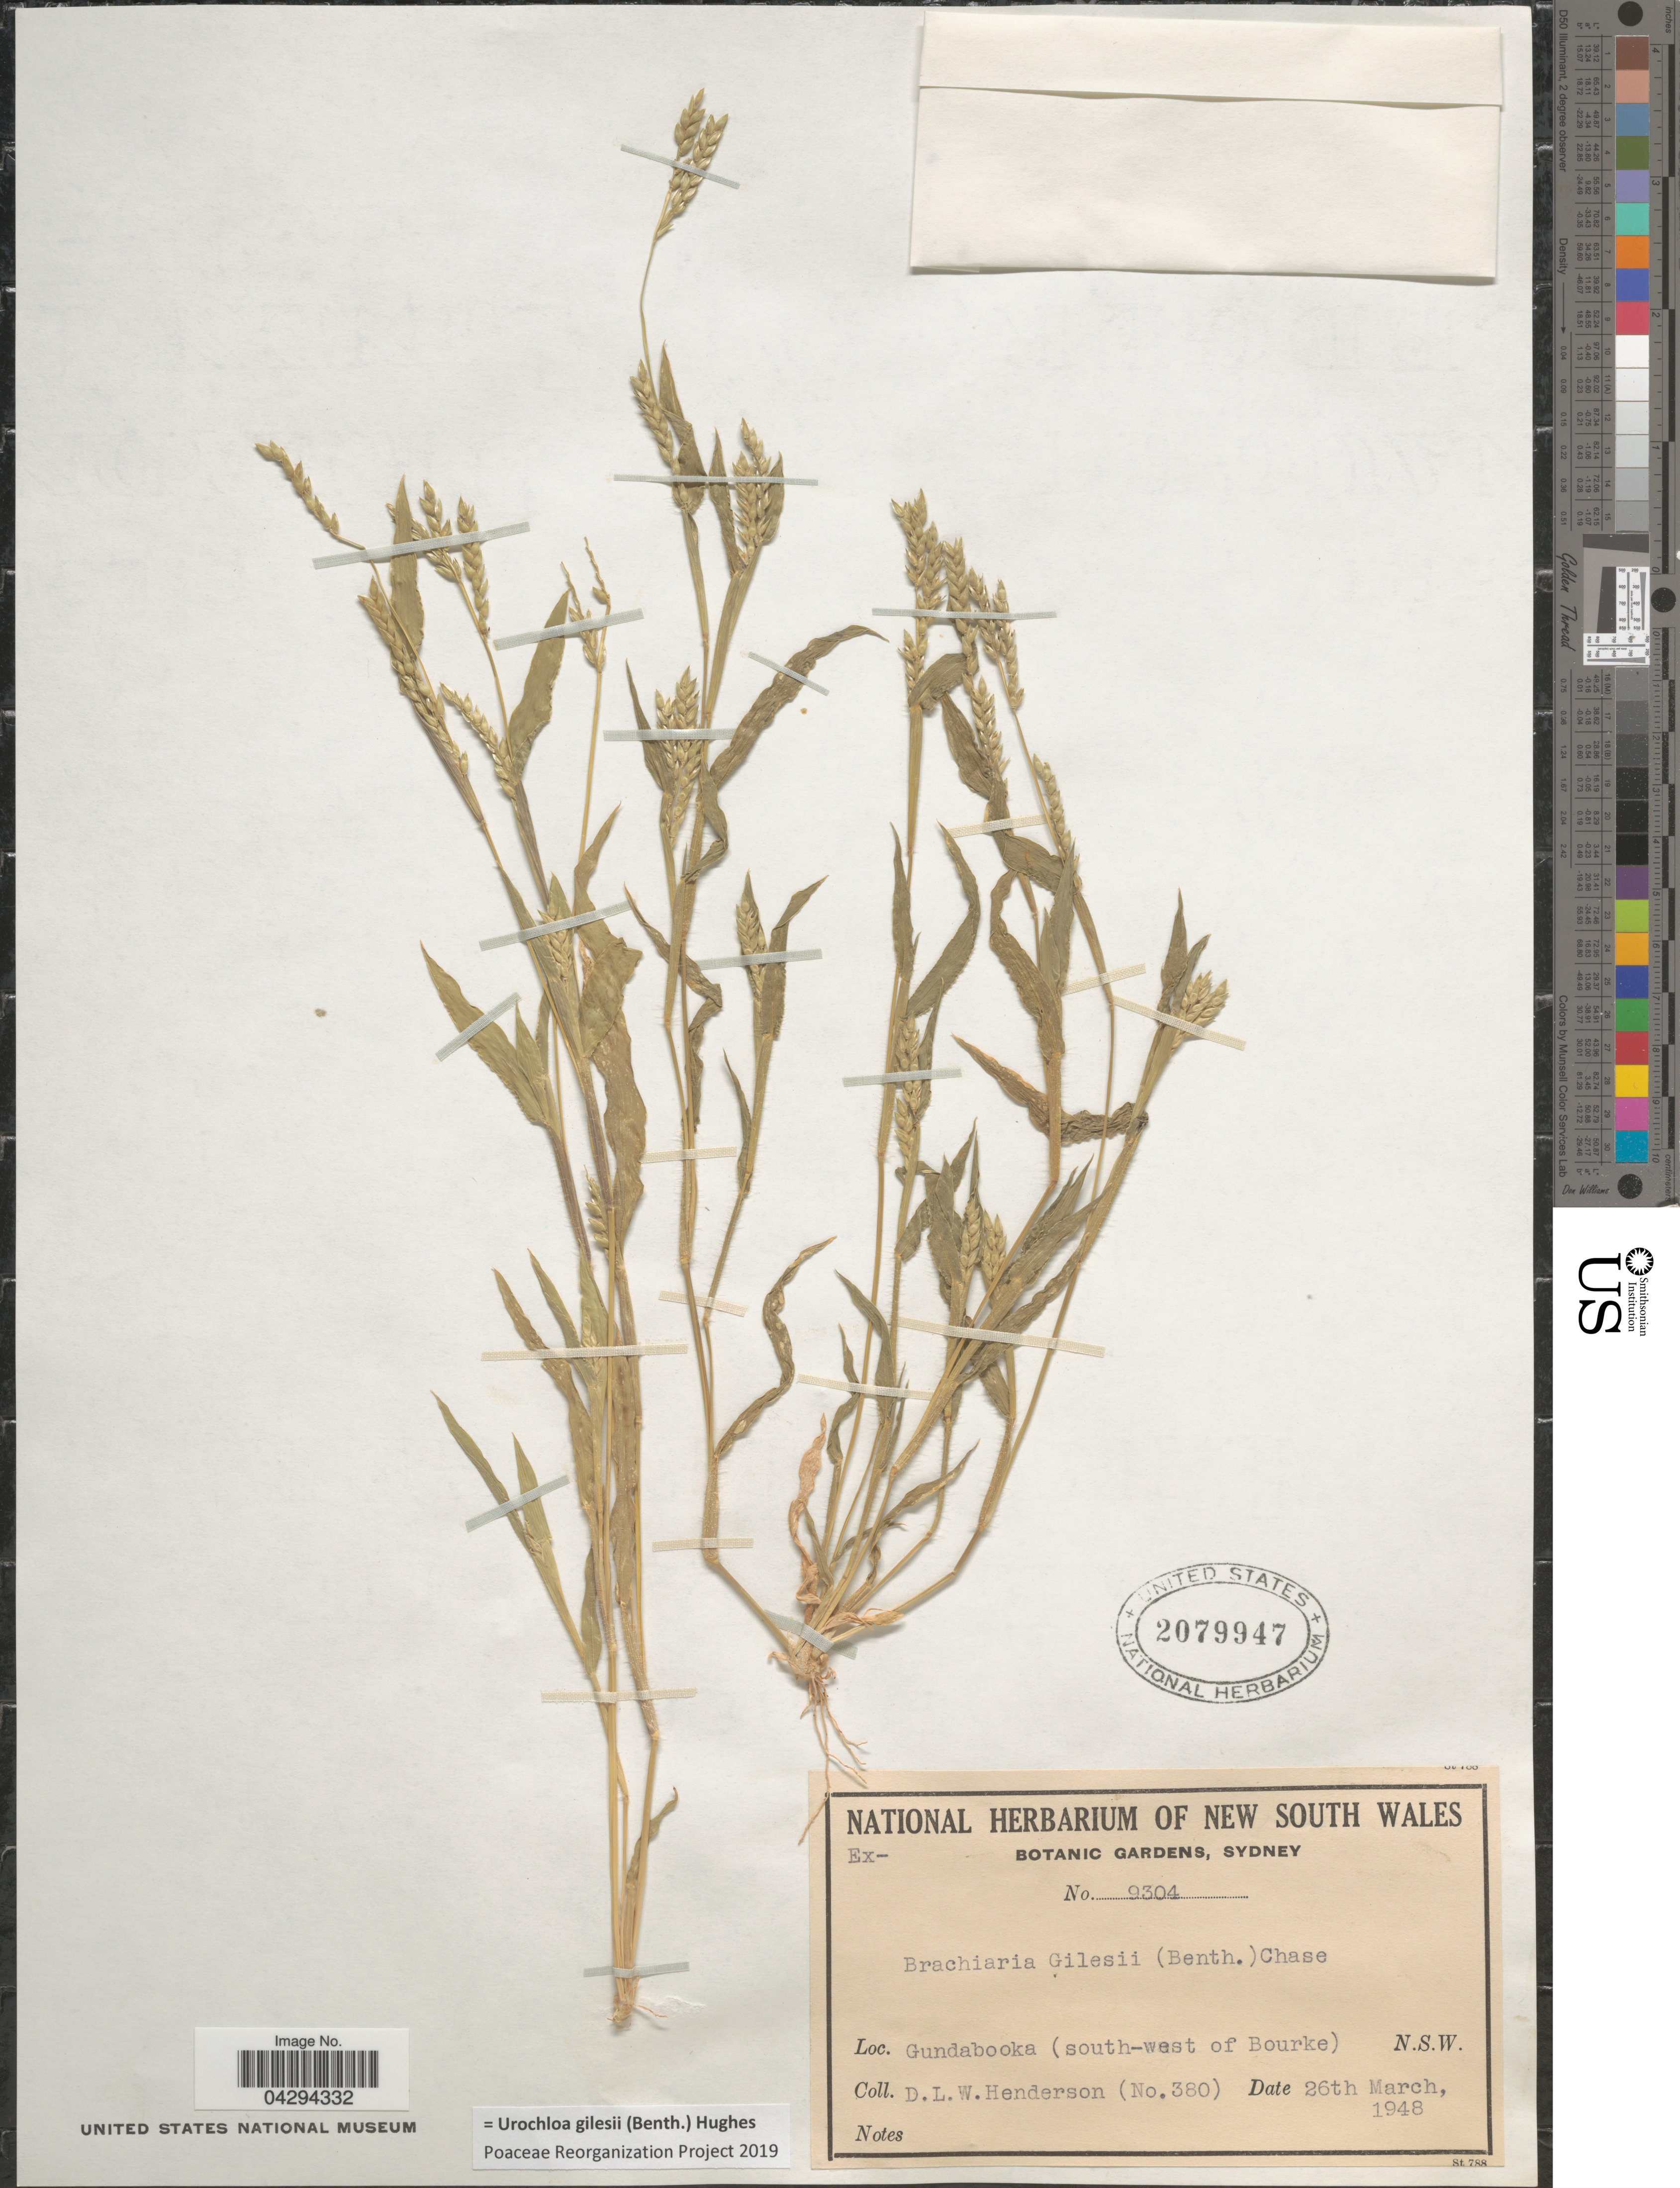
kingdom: Plantae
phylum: Tracheophyta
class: Liliopsida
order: Poales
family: Poaceae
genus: Urochloa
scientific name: Urochloa gilesii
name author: (Benth.) Hughes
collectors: D. Henderson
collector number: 380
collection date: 1948-03-26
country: Australia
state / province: New South Wales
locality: Gundabooka (south-west of Bourke).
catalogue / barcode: US 2079947